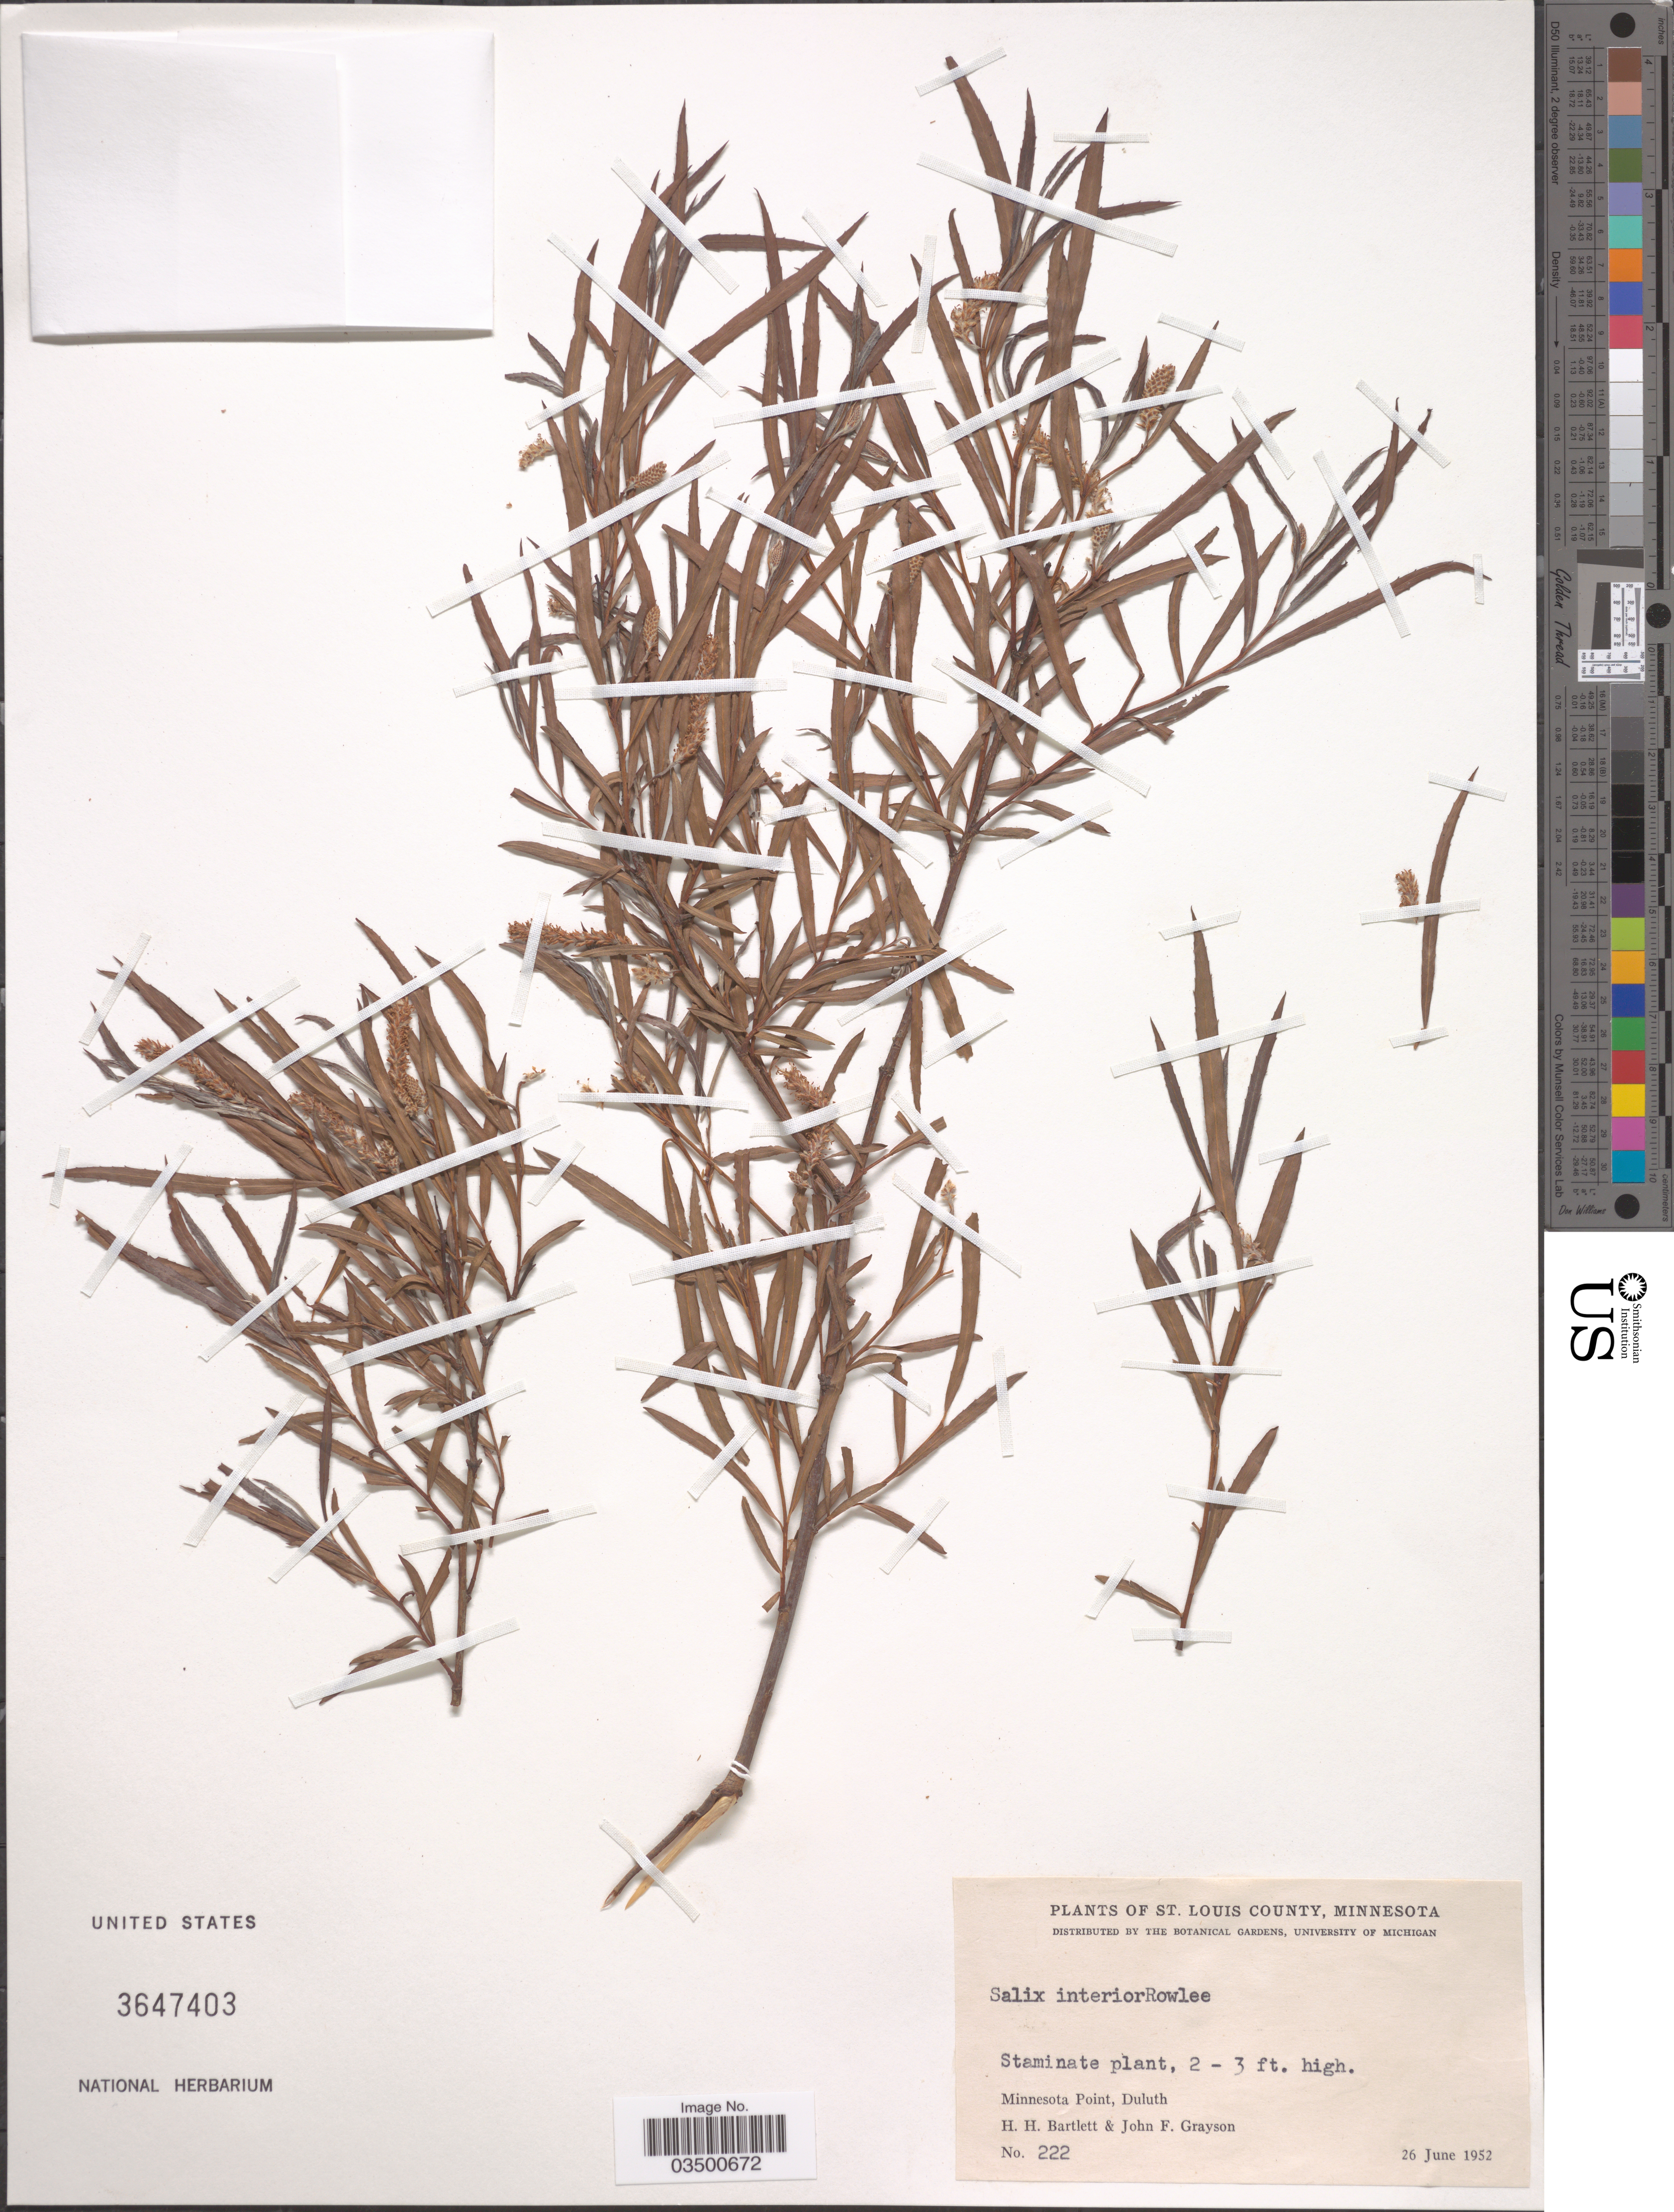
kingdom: Plantae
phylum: Tracheophyta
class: Magnoliopsida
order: Malpighiales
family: Salicaceae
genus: Salix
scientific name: Salix interior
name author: Rowlee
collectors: H. H. Bartlett & J. Grayson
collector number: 222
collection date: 1952-06-26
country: United States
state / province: Minnesota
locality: St. Louis County. Minnesota Point, Duluth.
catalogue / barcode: US 3647403